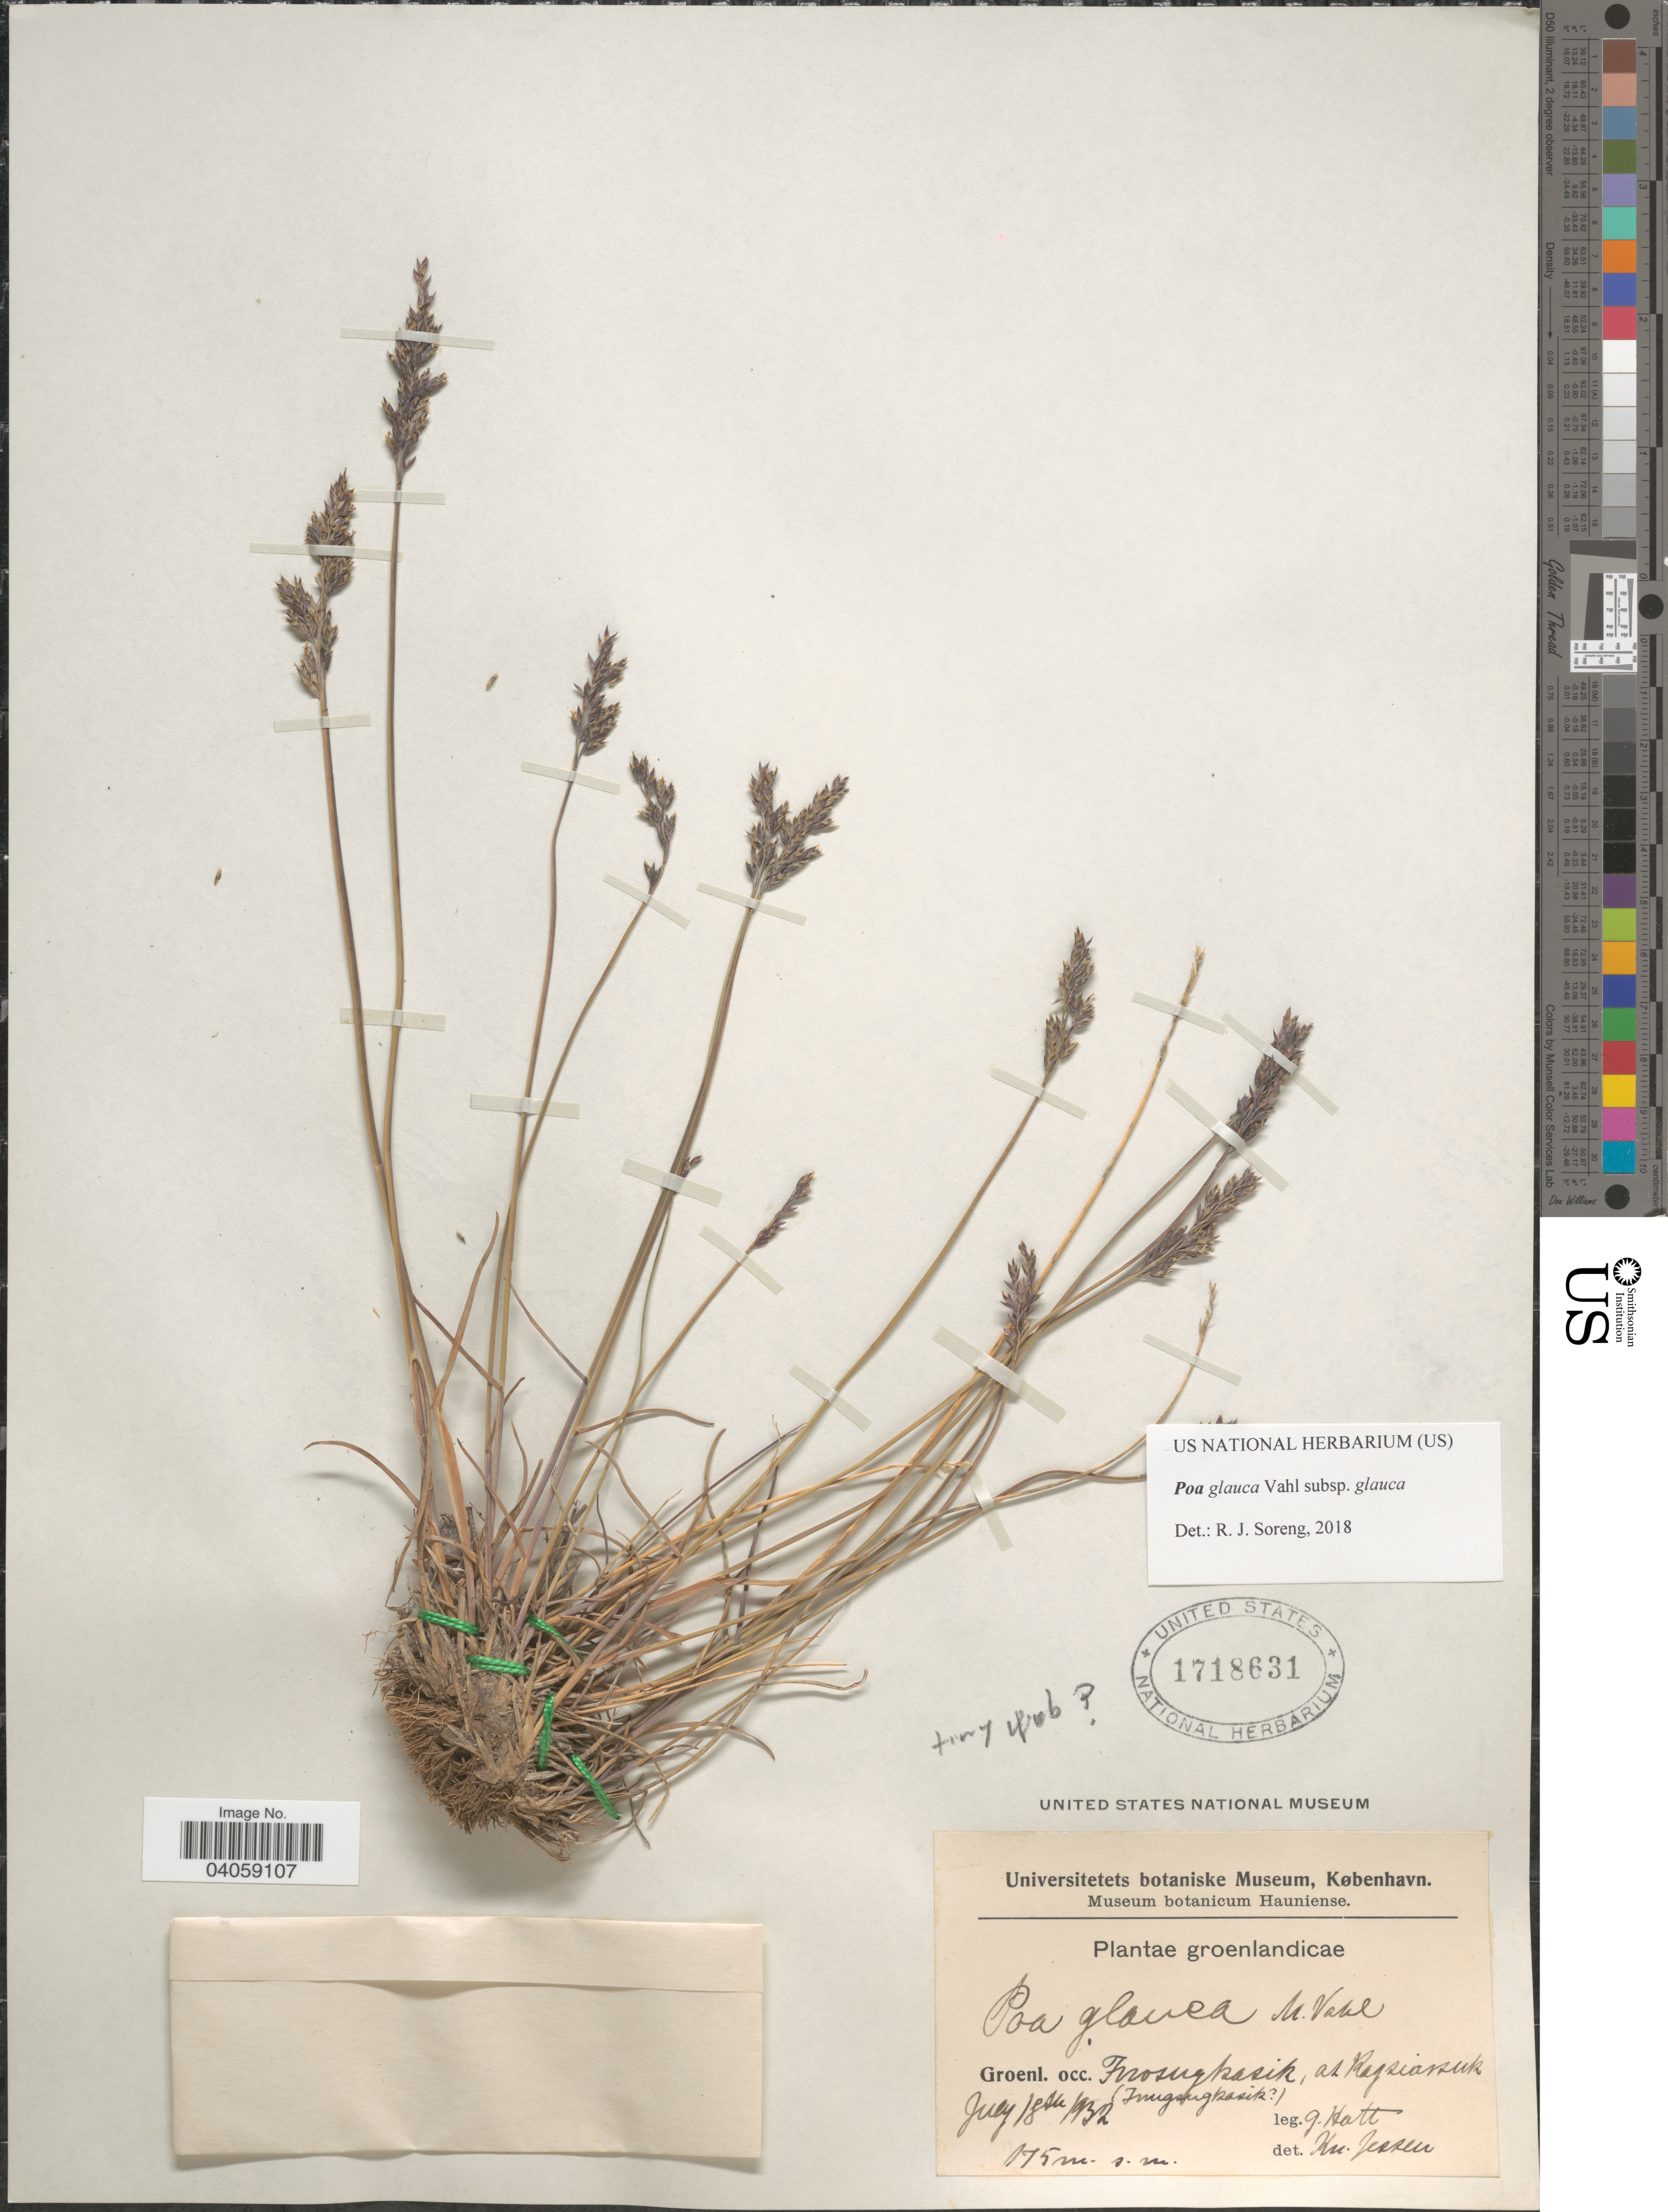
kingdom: Plantae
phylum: Tracheophyta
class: Liliopsida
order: Poales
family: Poaceae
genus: Poa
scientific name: Poa glauca subsp. glauca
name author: Vahl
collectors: G. Hatt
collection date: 1932-07-18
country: Greenland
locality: Groenlandicae. Groenl. occ. Inugsugkasik, at Regsiossuk.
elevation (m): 175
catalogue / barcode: US 1718631